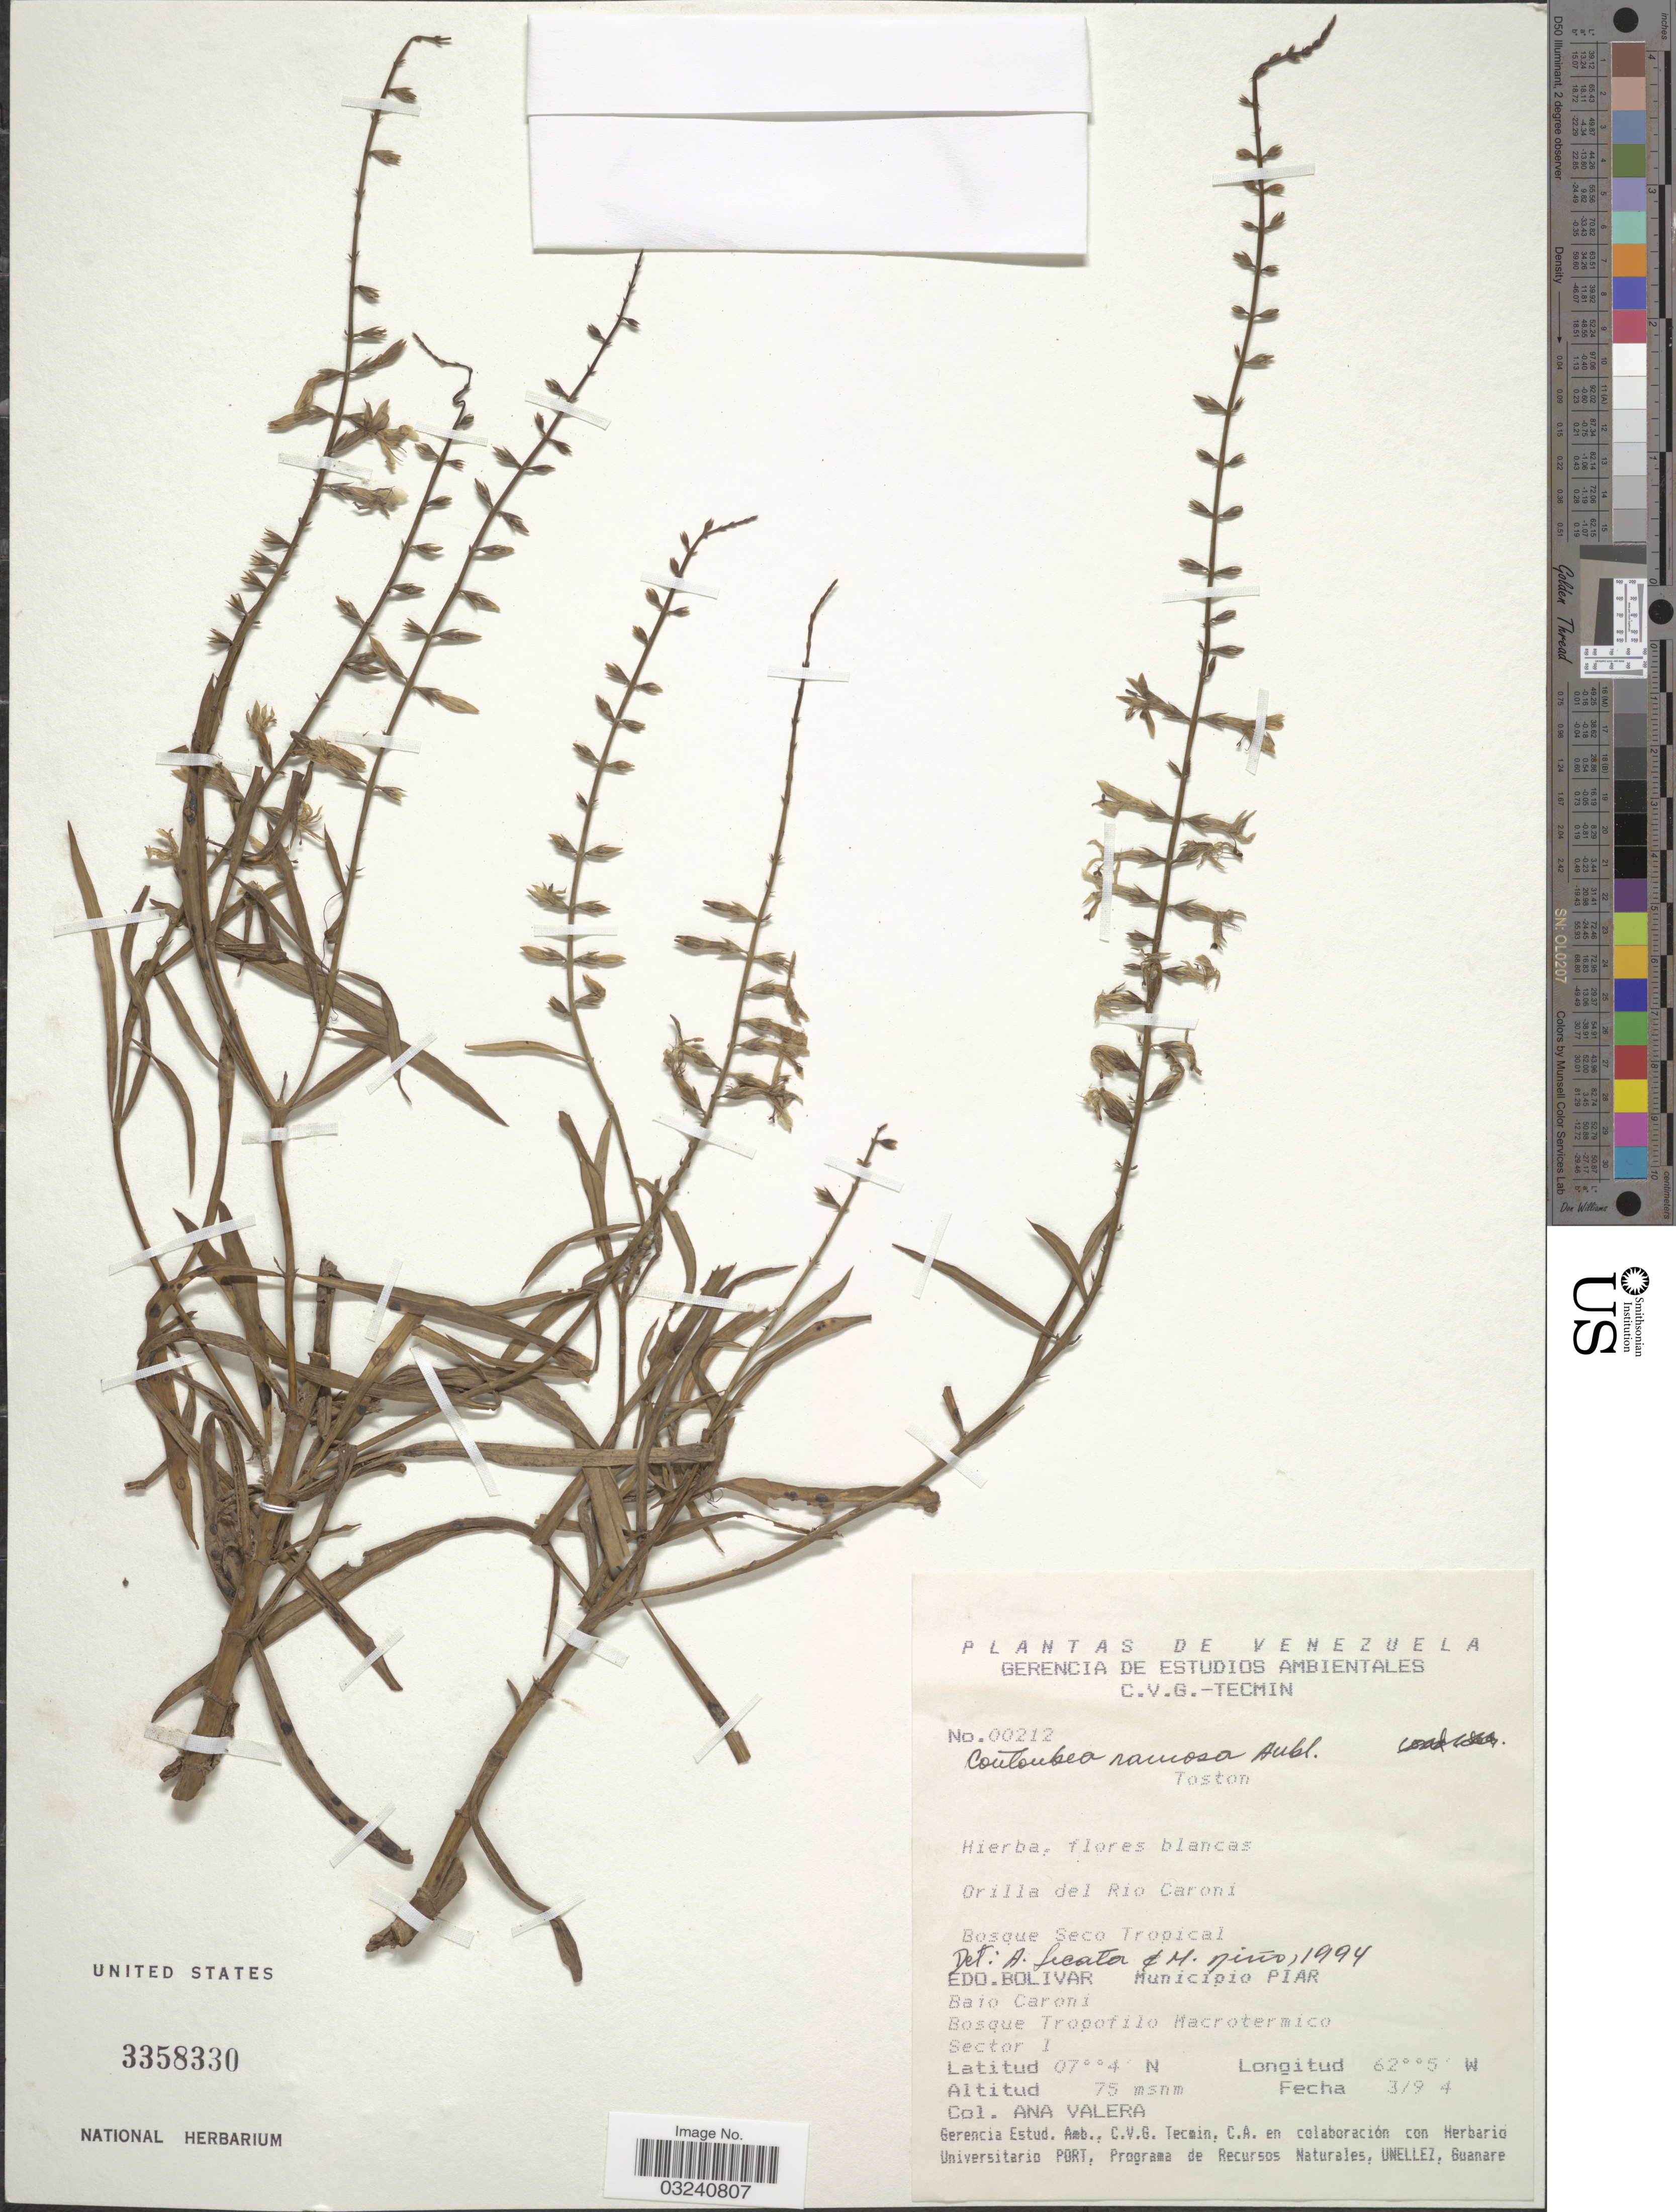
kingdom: Plantae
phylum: Tracheophyta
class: Magnoliopsida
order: Gentianales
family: Gentianaceae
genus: Coutoubea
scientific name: Coutoubea ramosa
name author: Aubl.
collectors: A. Valera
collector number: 00212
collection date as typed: Transcribed d/m/y: /3/94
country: Venezuela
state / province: Bolivar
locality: Municipio Piar. Baio Caroni. Sector 1.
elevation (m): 75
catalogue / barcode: US 3358330